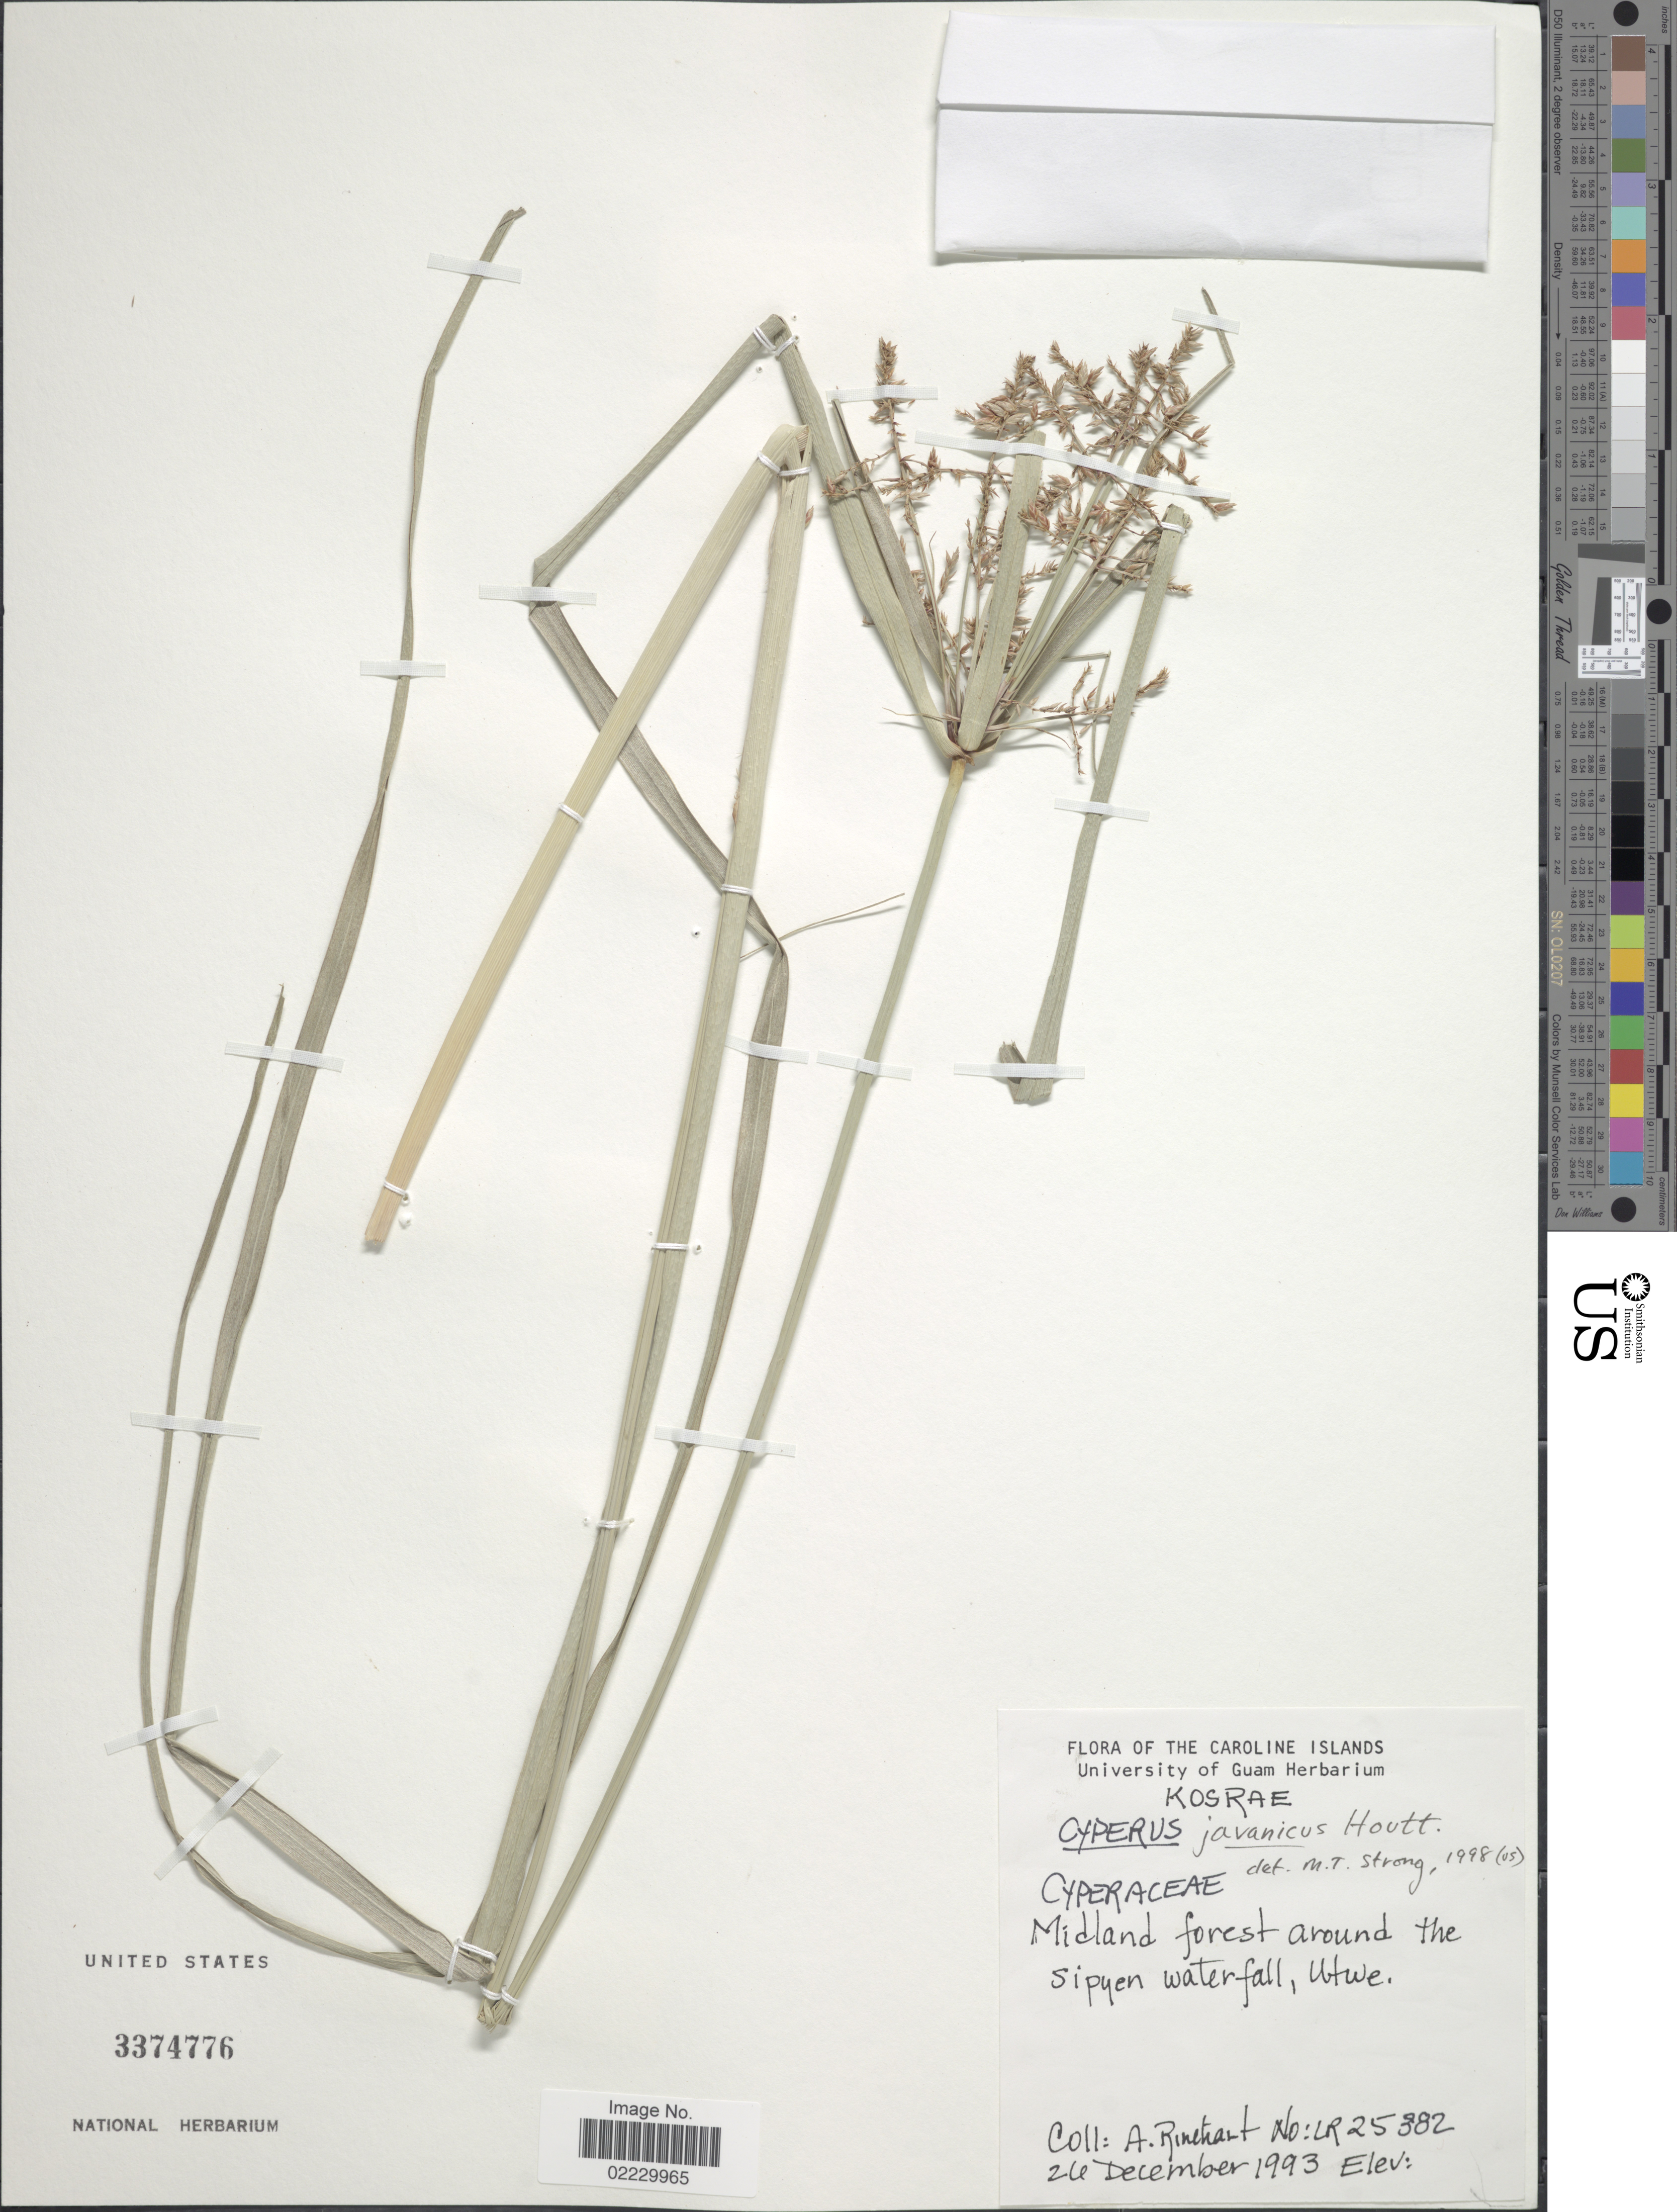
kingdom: Plantae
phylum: Tracheophyta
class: Liliopsida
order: Poales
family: Cyperaceae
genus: Cyperus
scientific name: Cyperus javanicus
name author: Houtt.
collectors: A. Rinehart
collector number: LR 25382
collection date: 1993-12-26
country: Micronesia, Federated States of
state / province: Kosrae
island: Kosrae [Kusaie]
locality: The Caroline Islands. The Sipyen waterfall, Utwe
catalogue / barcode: US 3374776